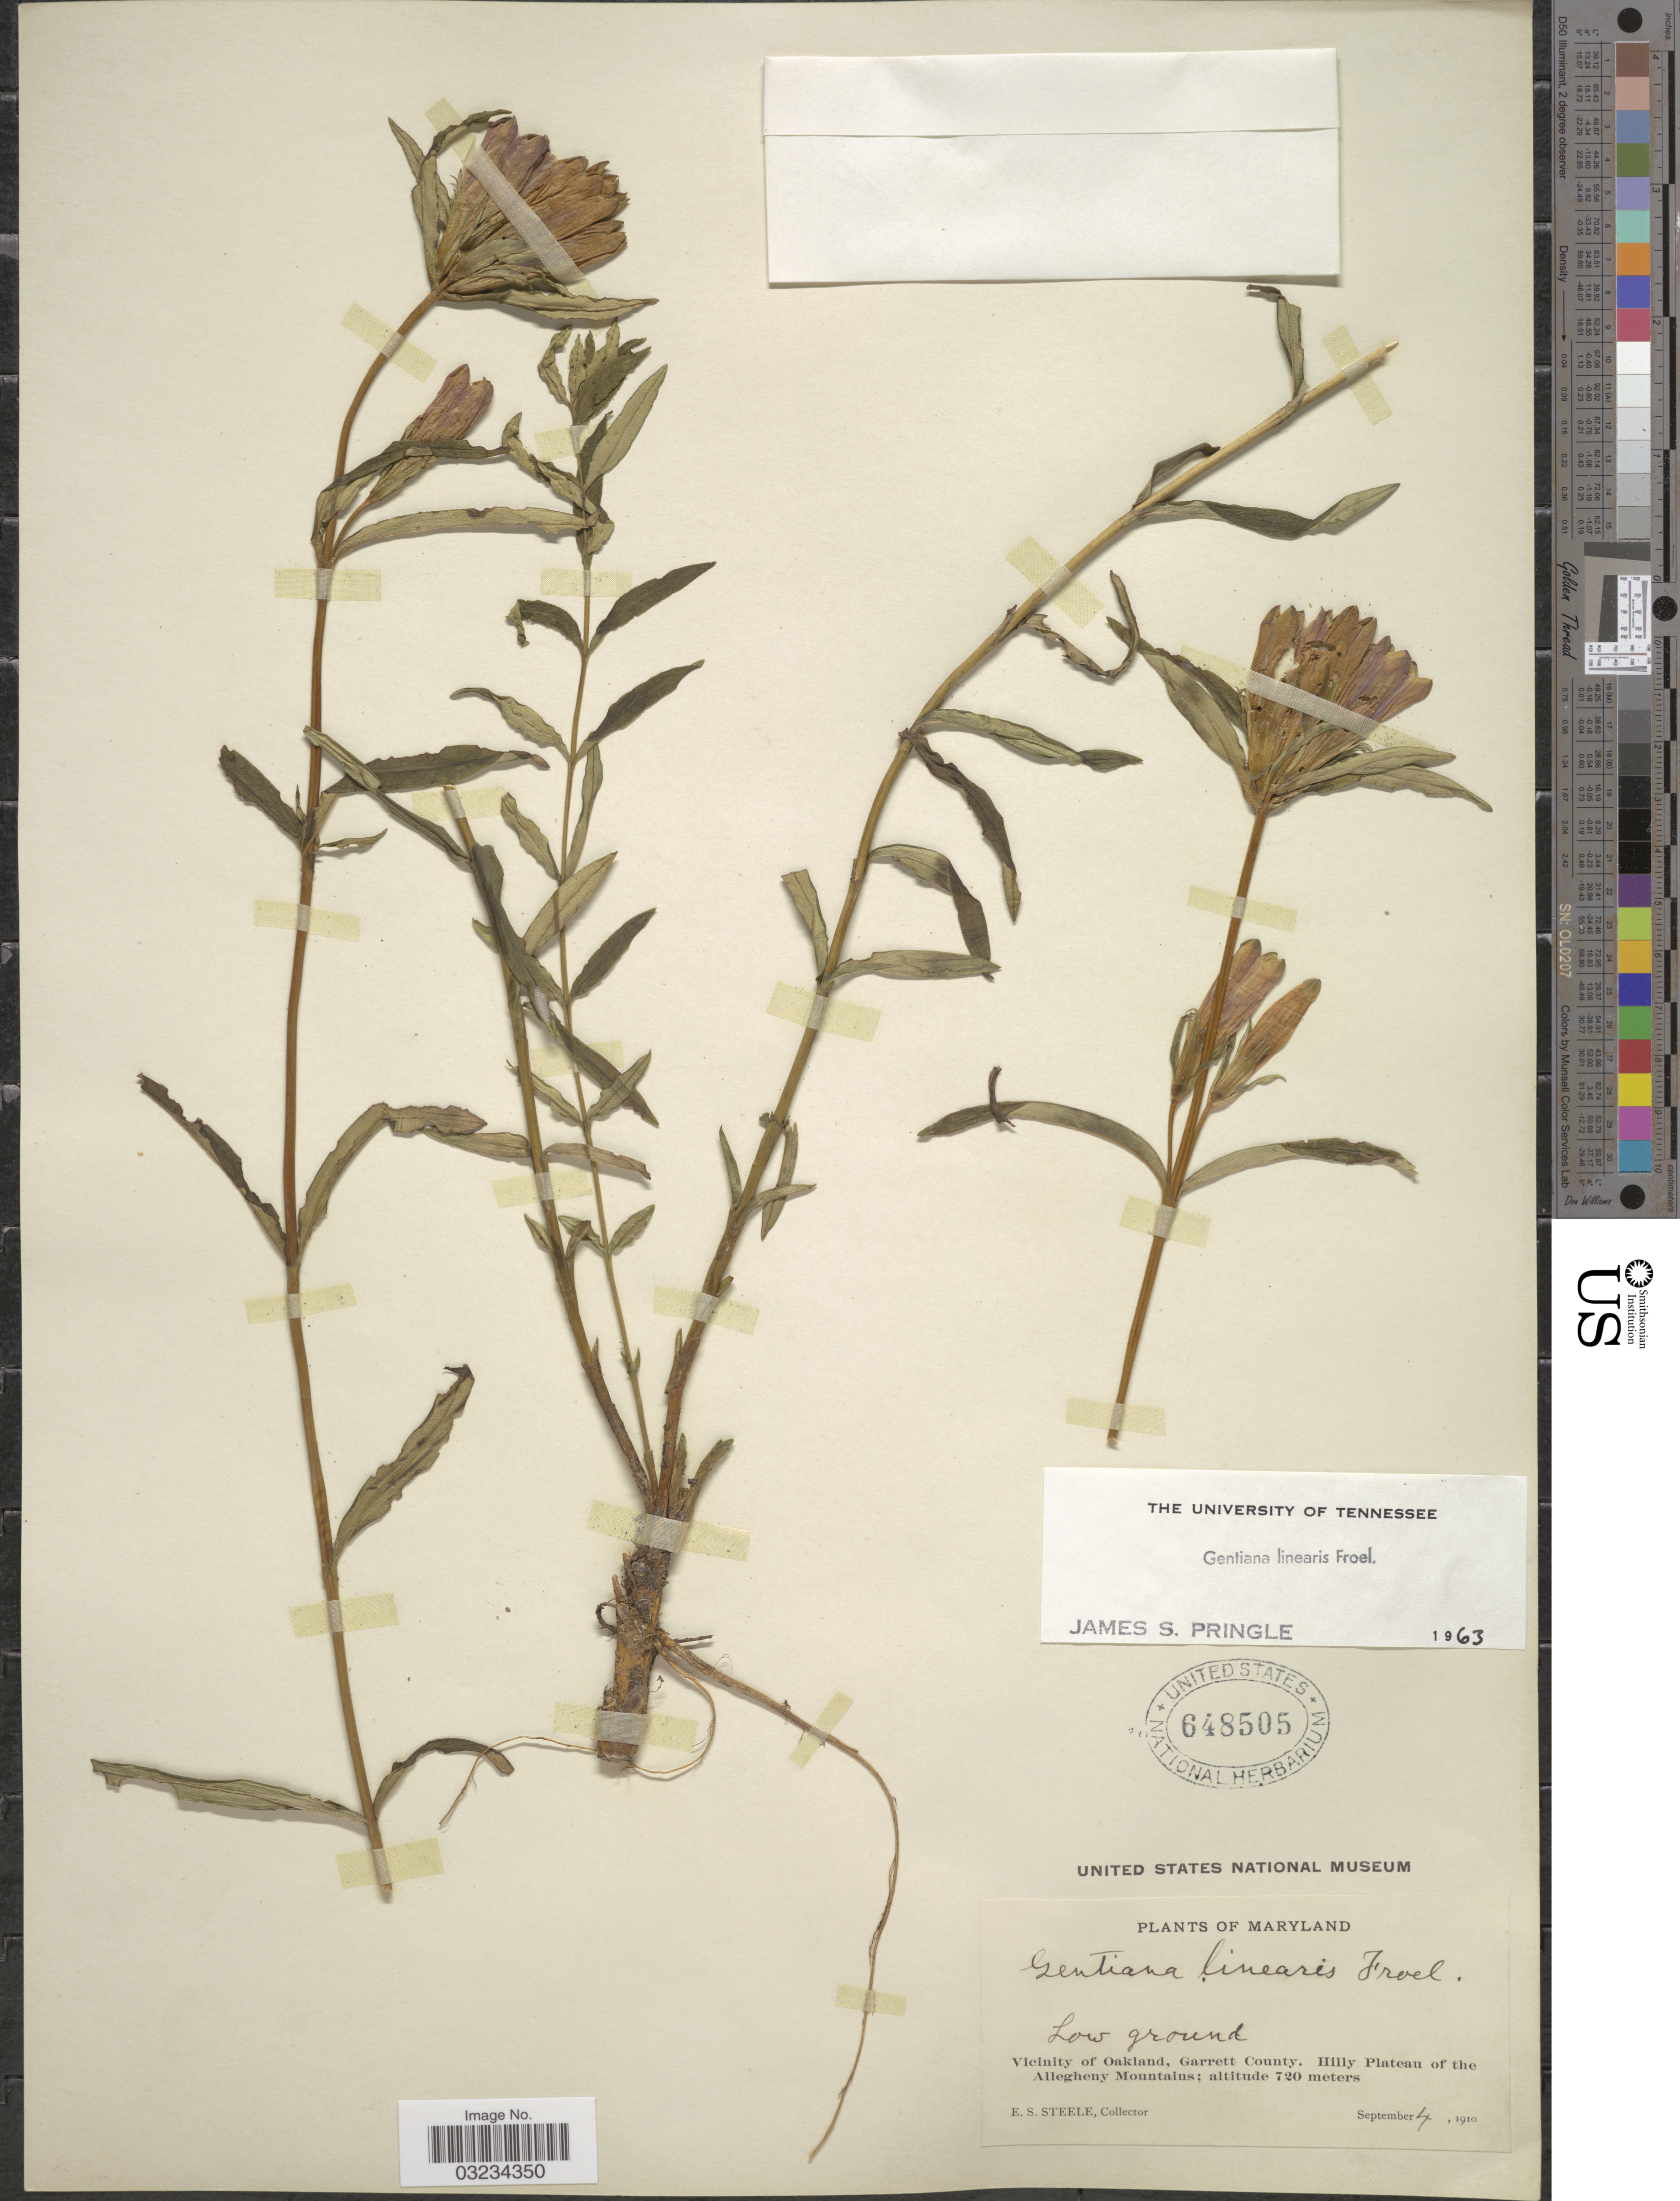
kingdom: Plantae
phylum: Tracheophyta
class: Magnoliopsida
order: Gentianales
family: Gentianaceae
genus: Gentiana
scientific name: Gentiana linearis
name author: Froel.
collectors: E. Steele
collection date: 1910-09-04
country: United States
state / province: Maryland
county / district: Garrett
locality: Vicinity of Oakland, Garrett County. Hilly Plateau of the Allegheny Mountains.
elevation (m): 720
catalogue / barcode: US 648505